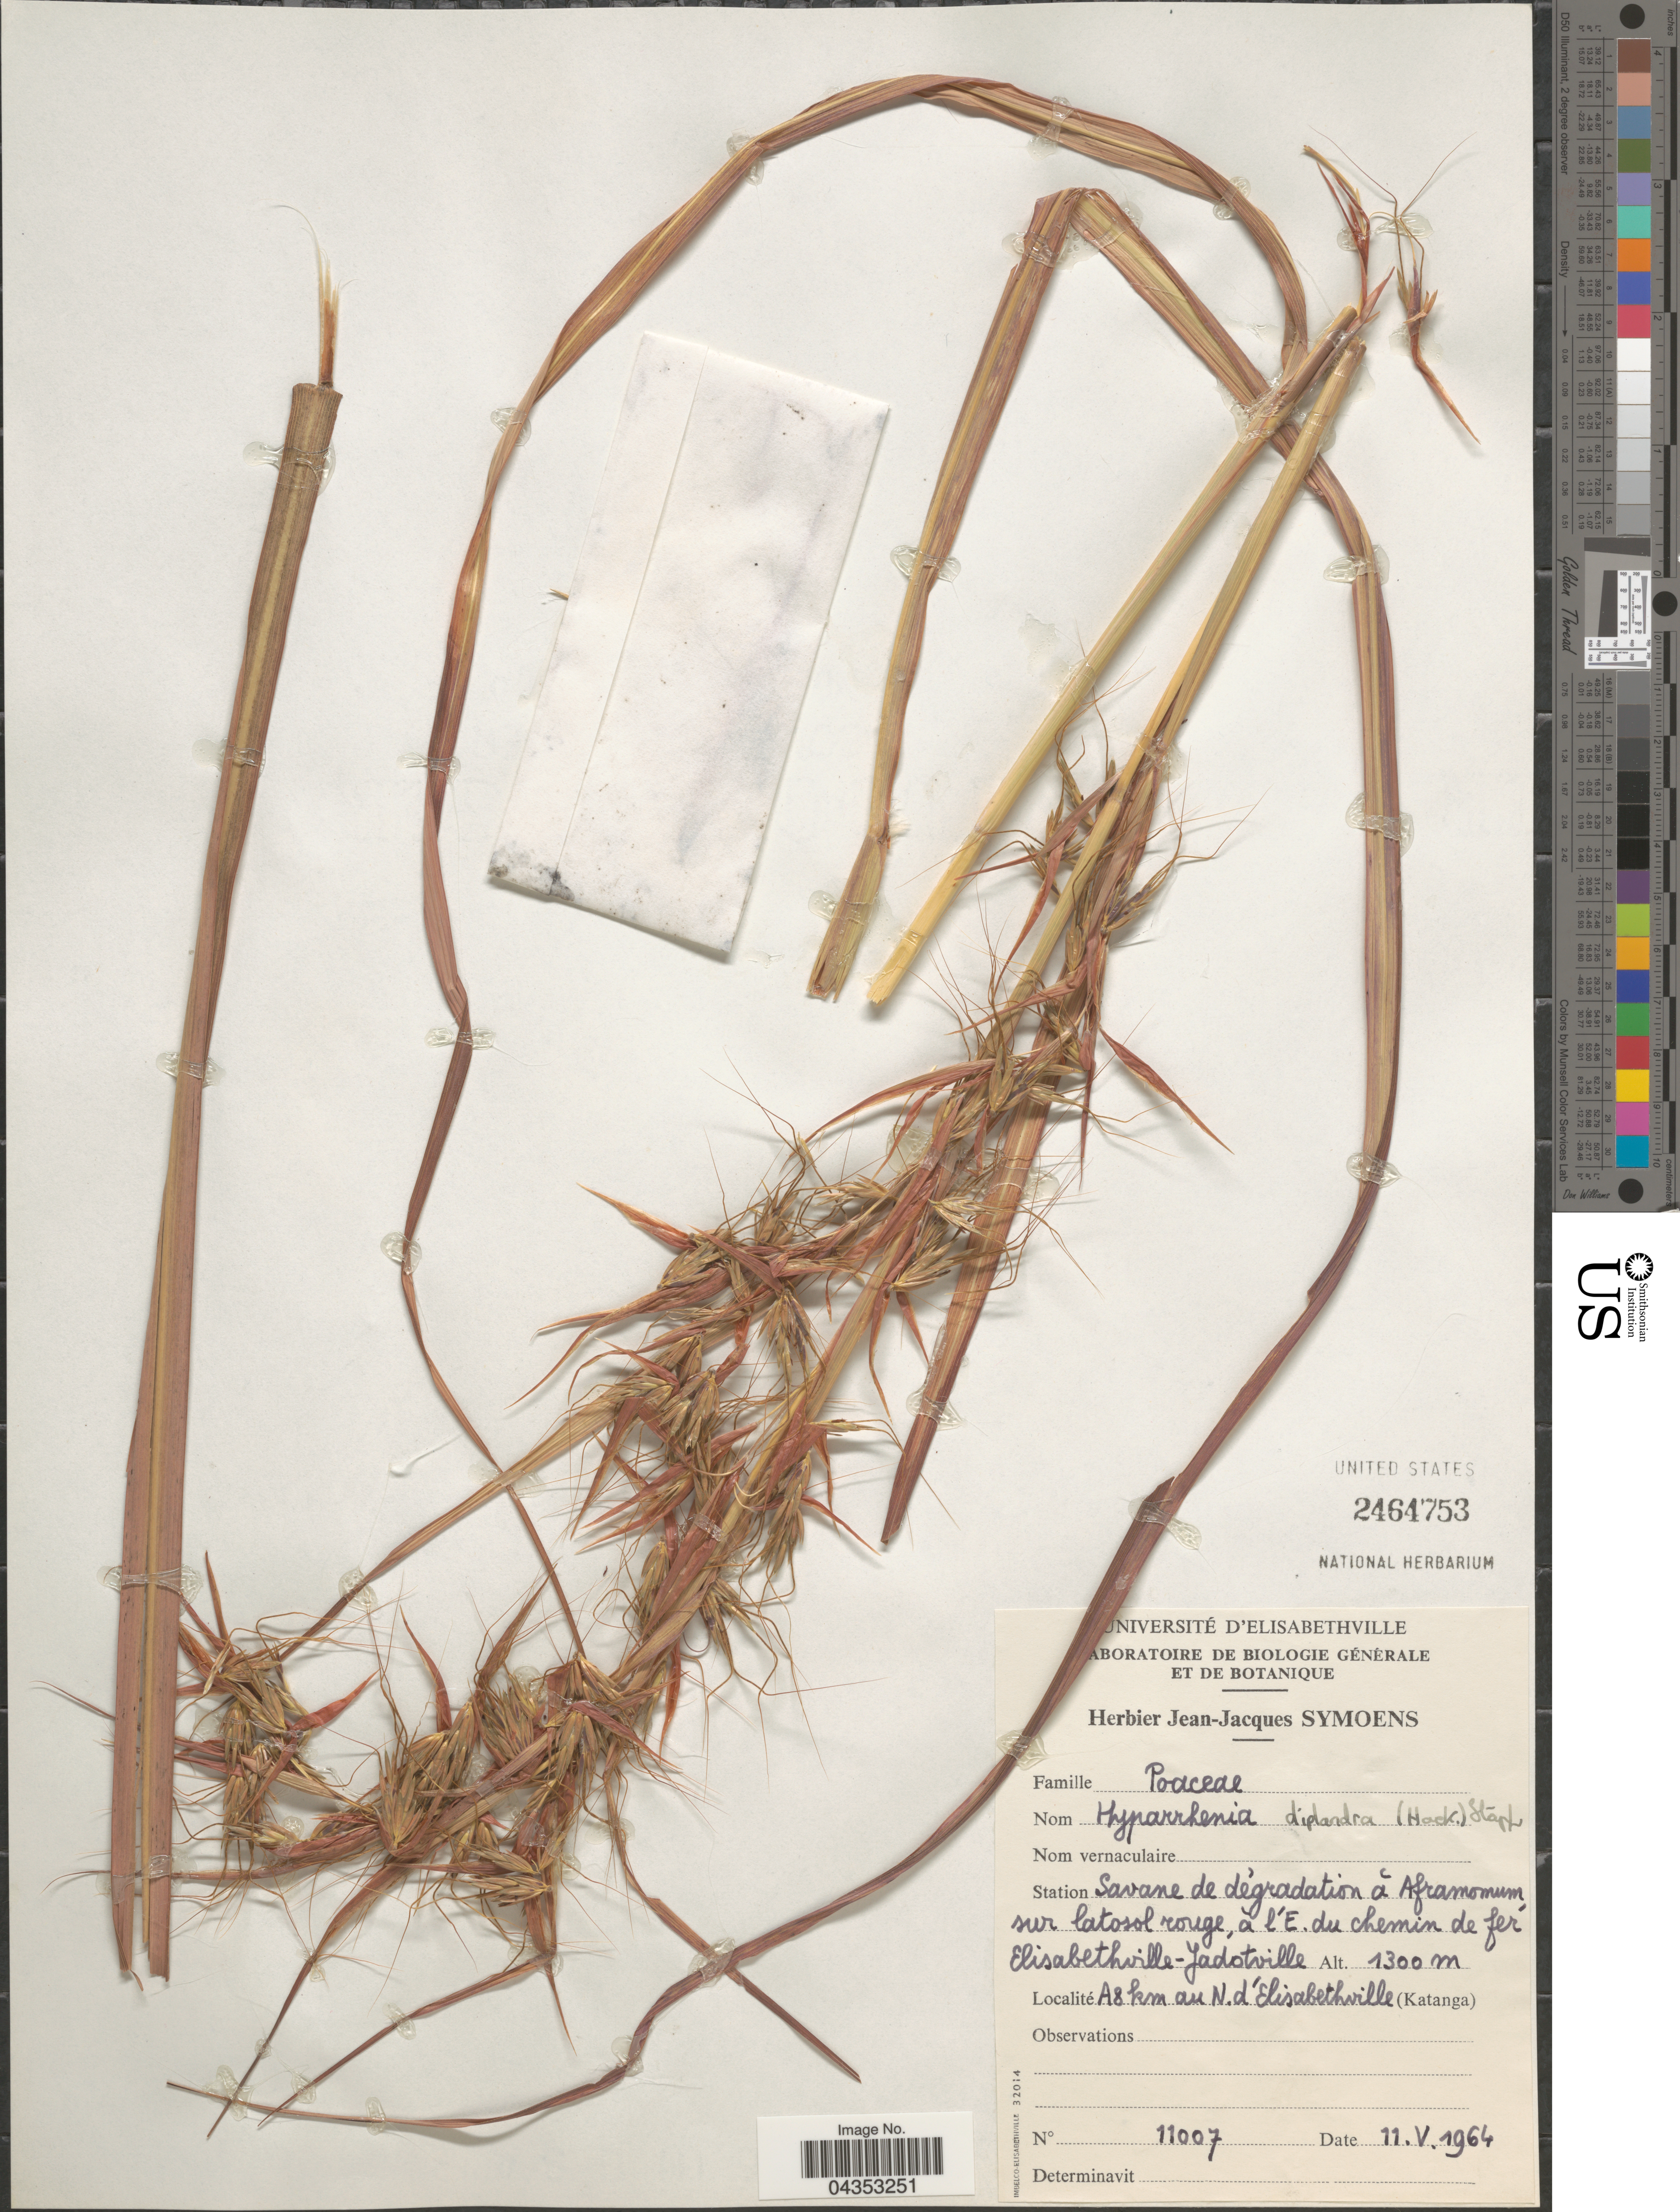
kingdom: Plantae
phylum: Tracheophyta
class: Liliopsida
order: Poales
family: Poaceae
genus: Hyparrhenia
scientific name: Hyparrhenia diplandra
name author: (Hack.) Stapf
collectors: ex herb. Jean-Jacques Symoens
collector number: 11007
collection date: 1964-05-11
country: Congo, Democratic Republic of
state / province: Haut-Katanga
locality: Station Savane de dégradation à Aframomum sur latosol rouge, a l'E. du chemin de fer Elisabethville-Jadotville. A8 km au N.d'Elisabethville.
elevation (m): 1300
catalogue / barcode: US 2464753